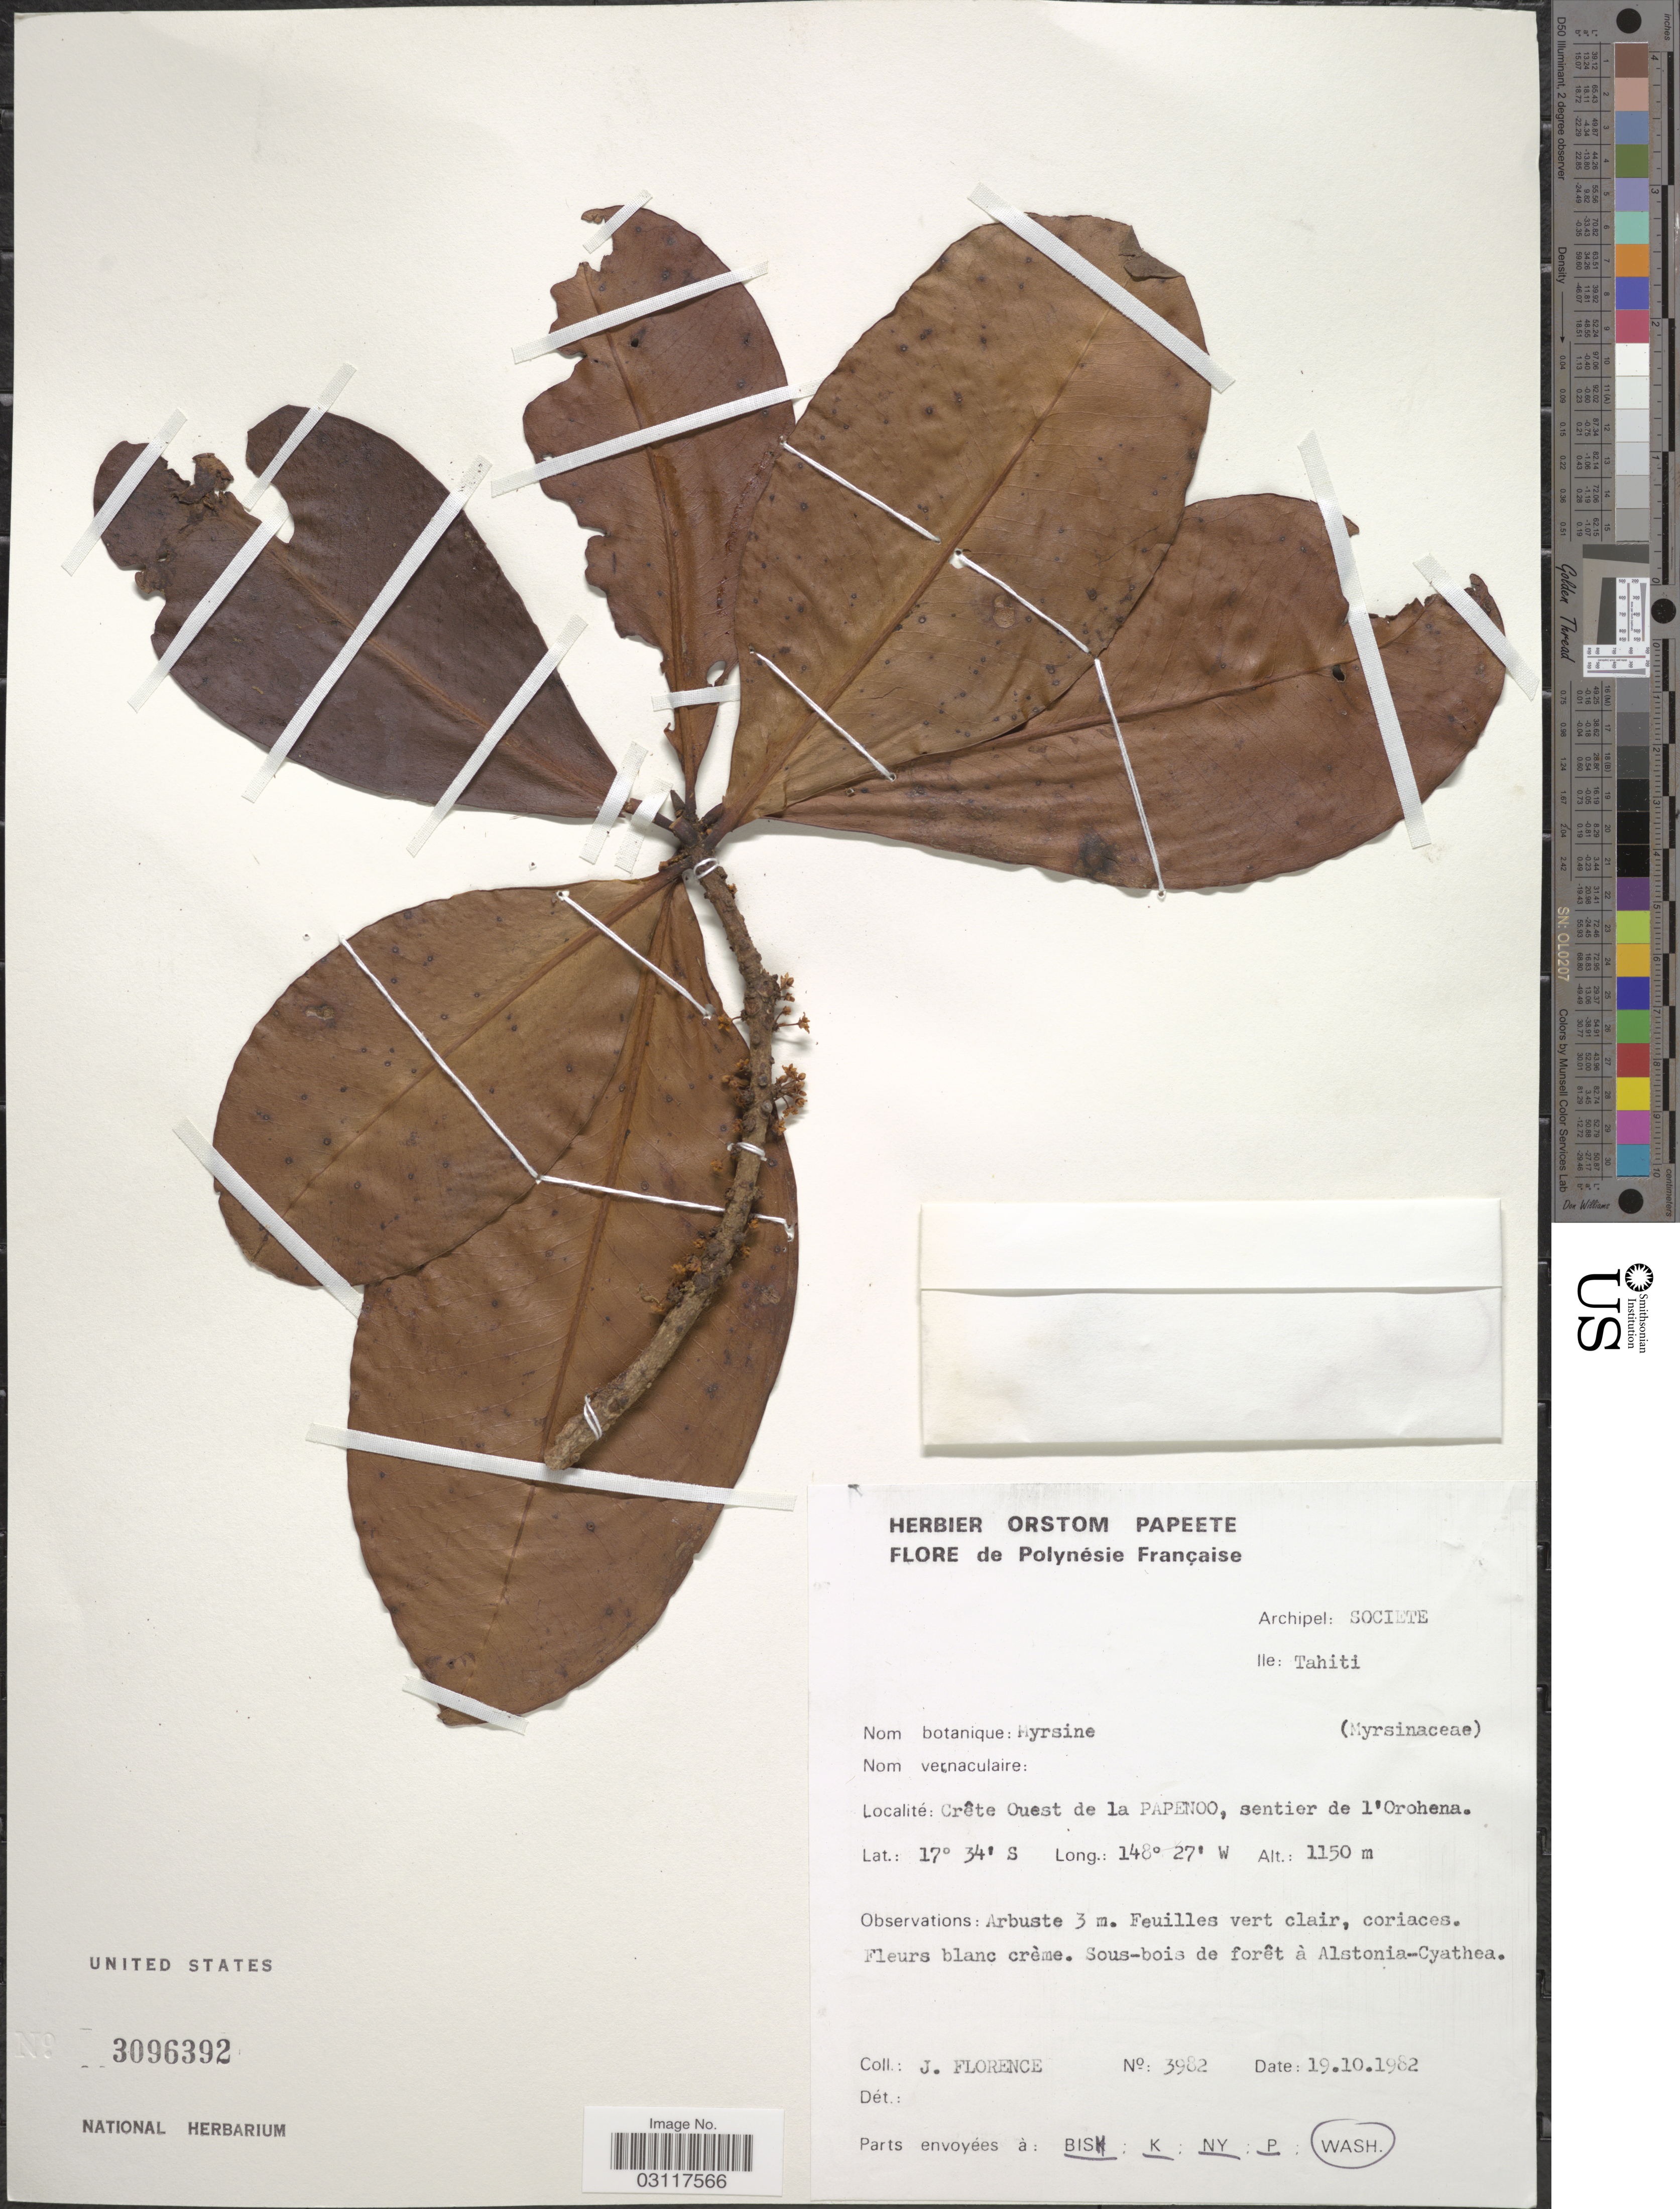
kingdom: Plantae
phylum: Tracheophyta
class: Magnoliopsida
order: Ericales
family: Primulaceae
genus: Myrsine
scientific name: Myrsine sp.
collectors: J. Florence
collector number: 3982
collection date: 1982-10-19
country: French Polynesia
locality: Archipel: Societe, Ile: Tahiti, Crête Ouest de la Papenoo, sentier de l'Orohena.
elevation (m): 1150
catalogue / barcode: US 3096392